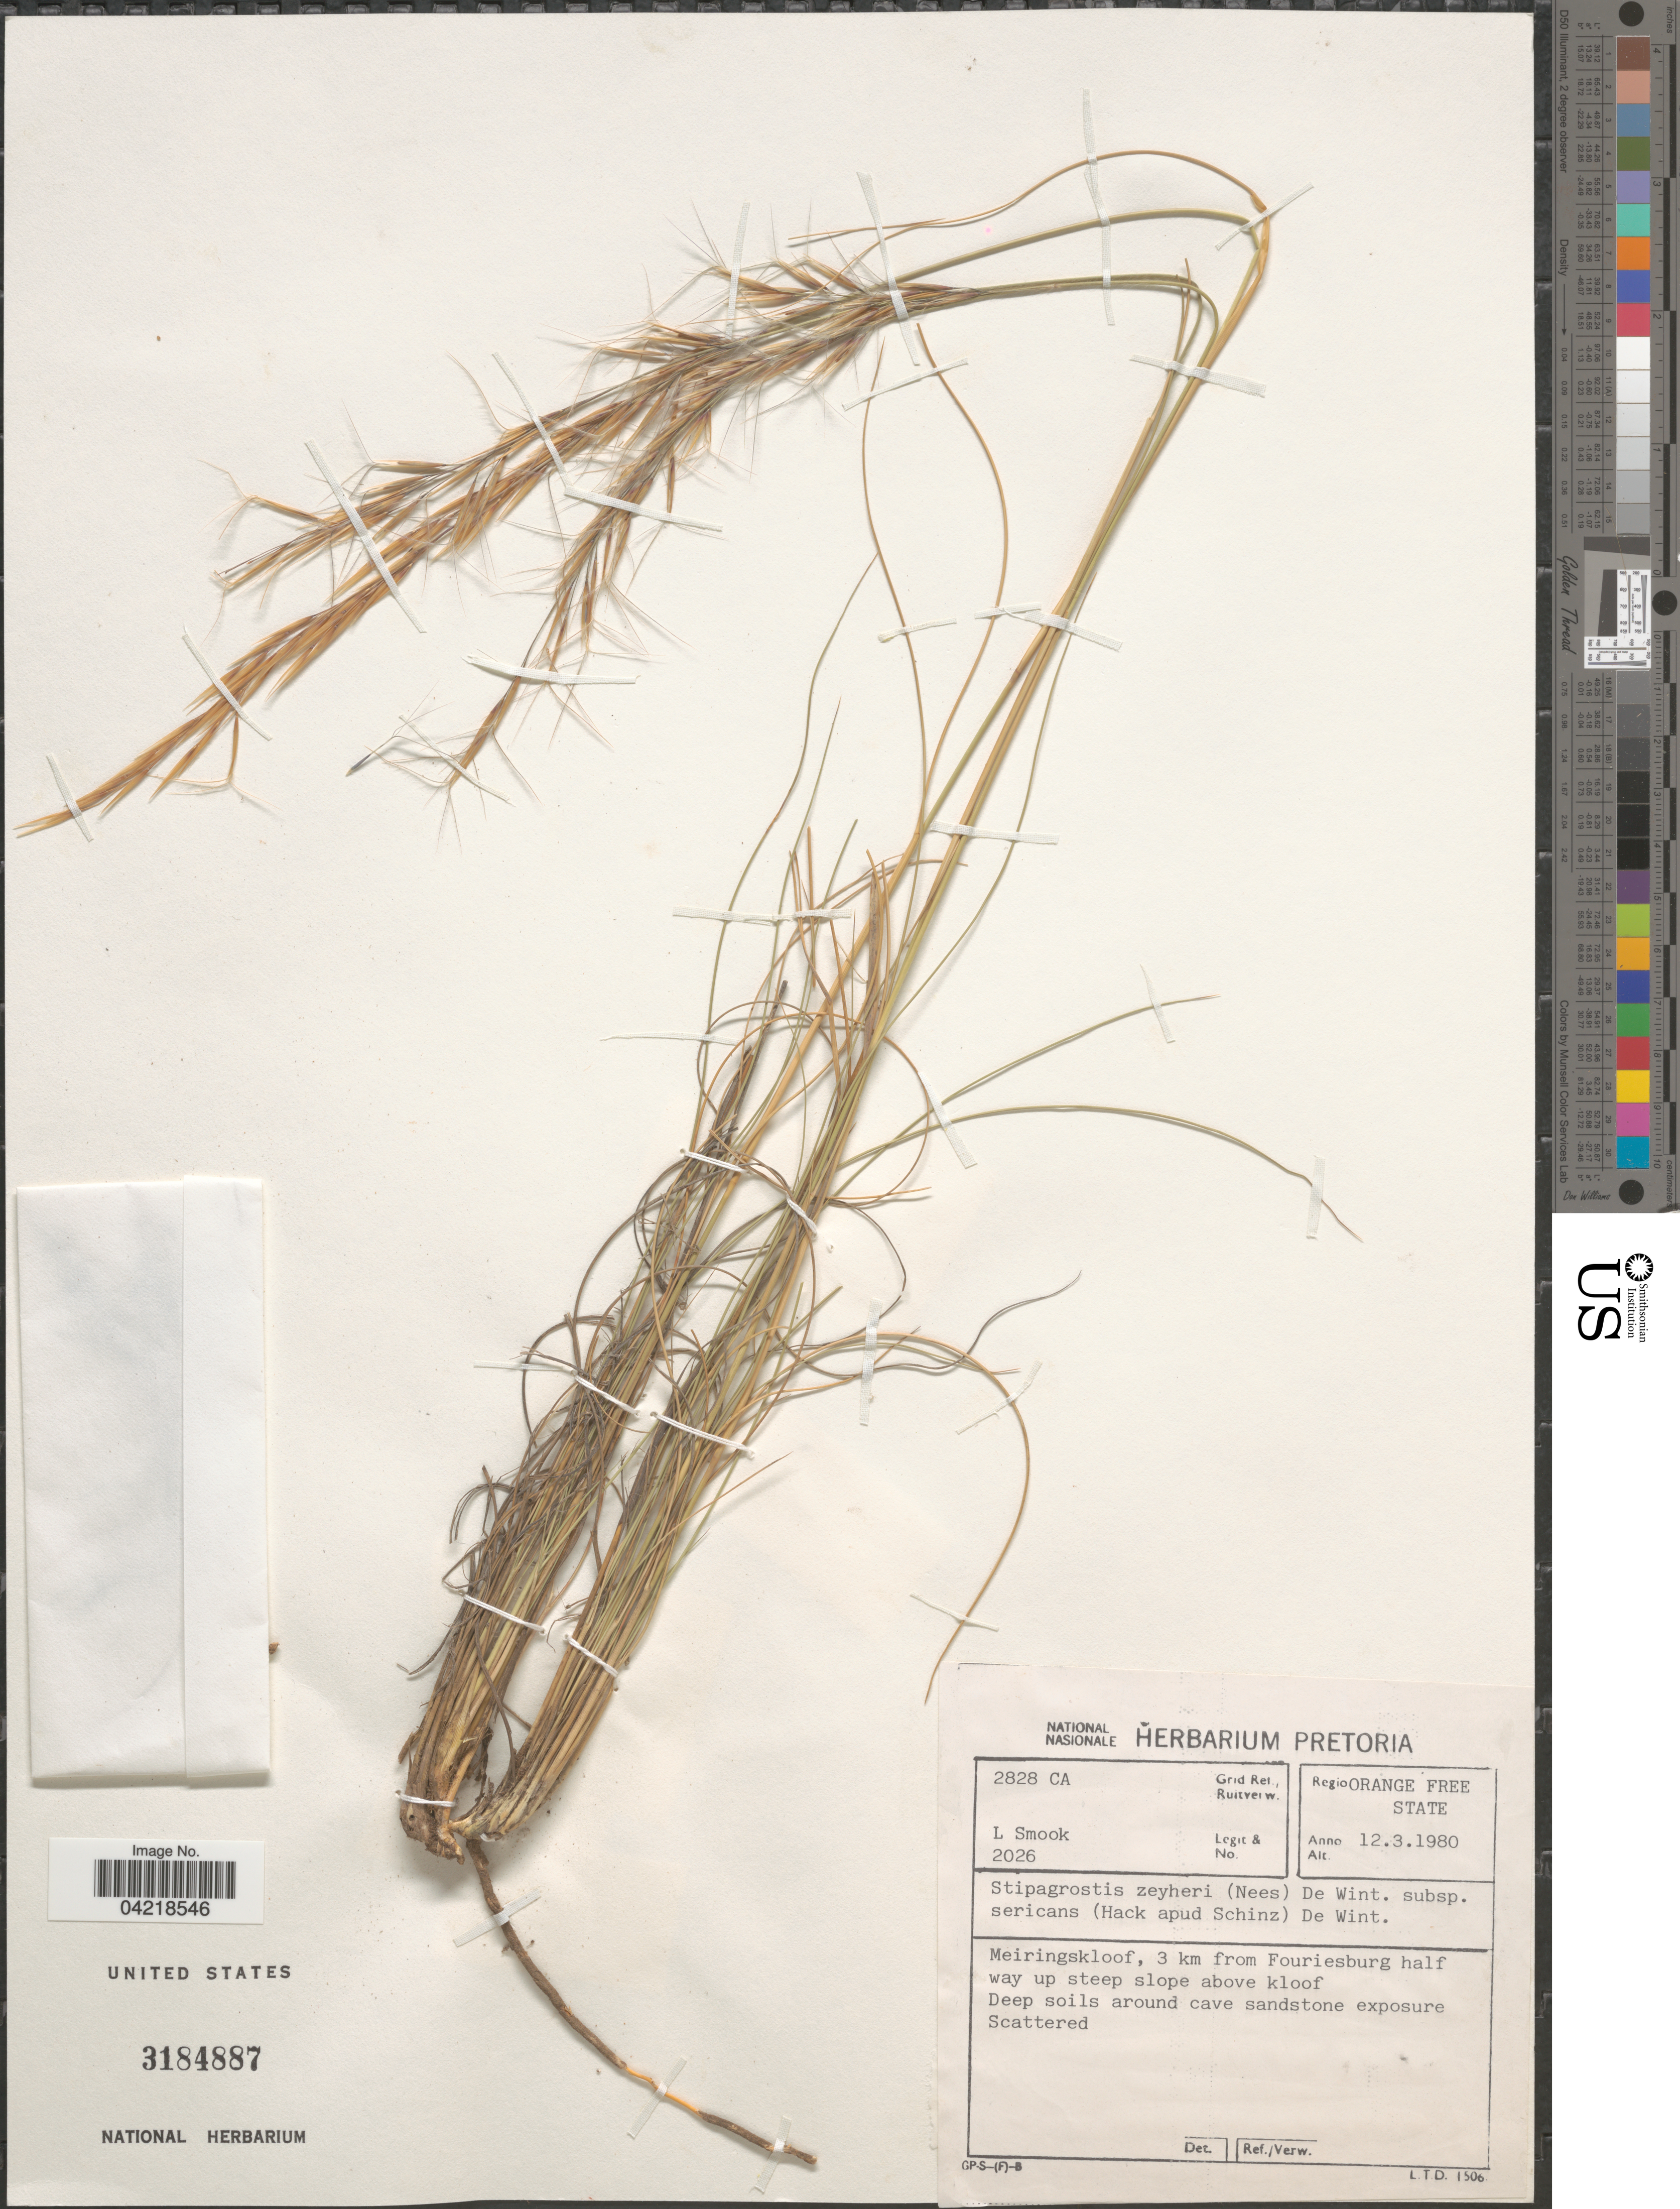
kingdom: Plantae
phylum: Tracheophyta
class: Liliopsida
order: Poales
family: Poaceae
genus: Stipagrostis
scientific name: Stipagrostis zeyheri subsp. zeyheri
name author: (Nees) De Winter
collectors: L. Smook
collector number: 2026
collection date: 1980-03-12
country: South Africa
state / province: Free State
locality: Grid Ref., Ruitverw. 2828 CA. Regio Orange Free State. Meiringskloof, 3 km from Fouriesburg half way up steep slope above kloof. Deep soils around cave sandstone exposure.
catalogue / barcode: US 3184887